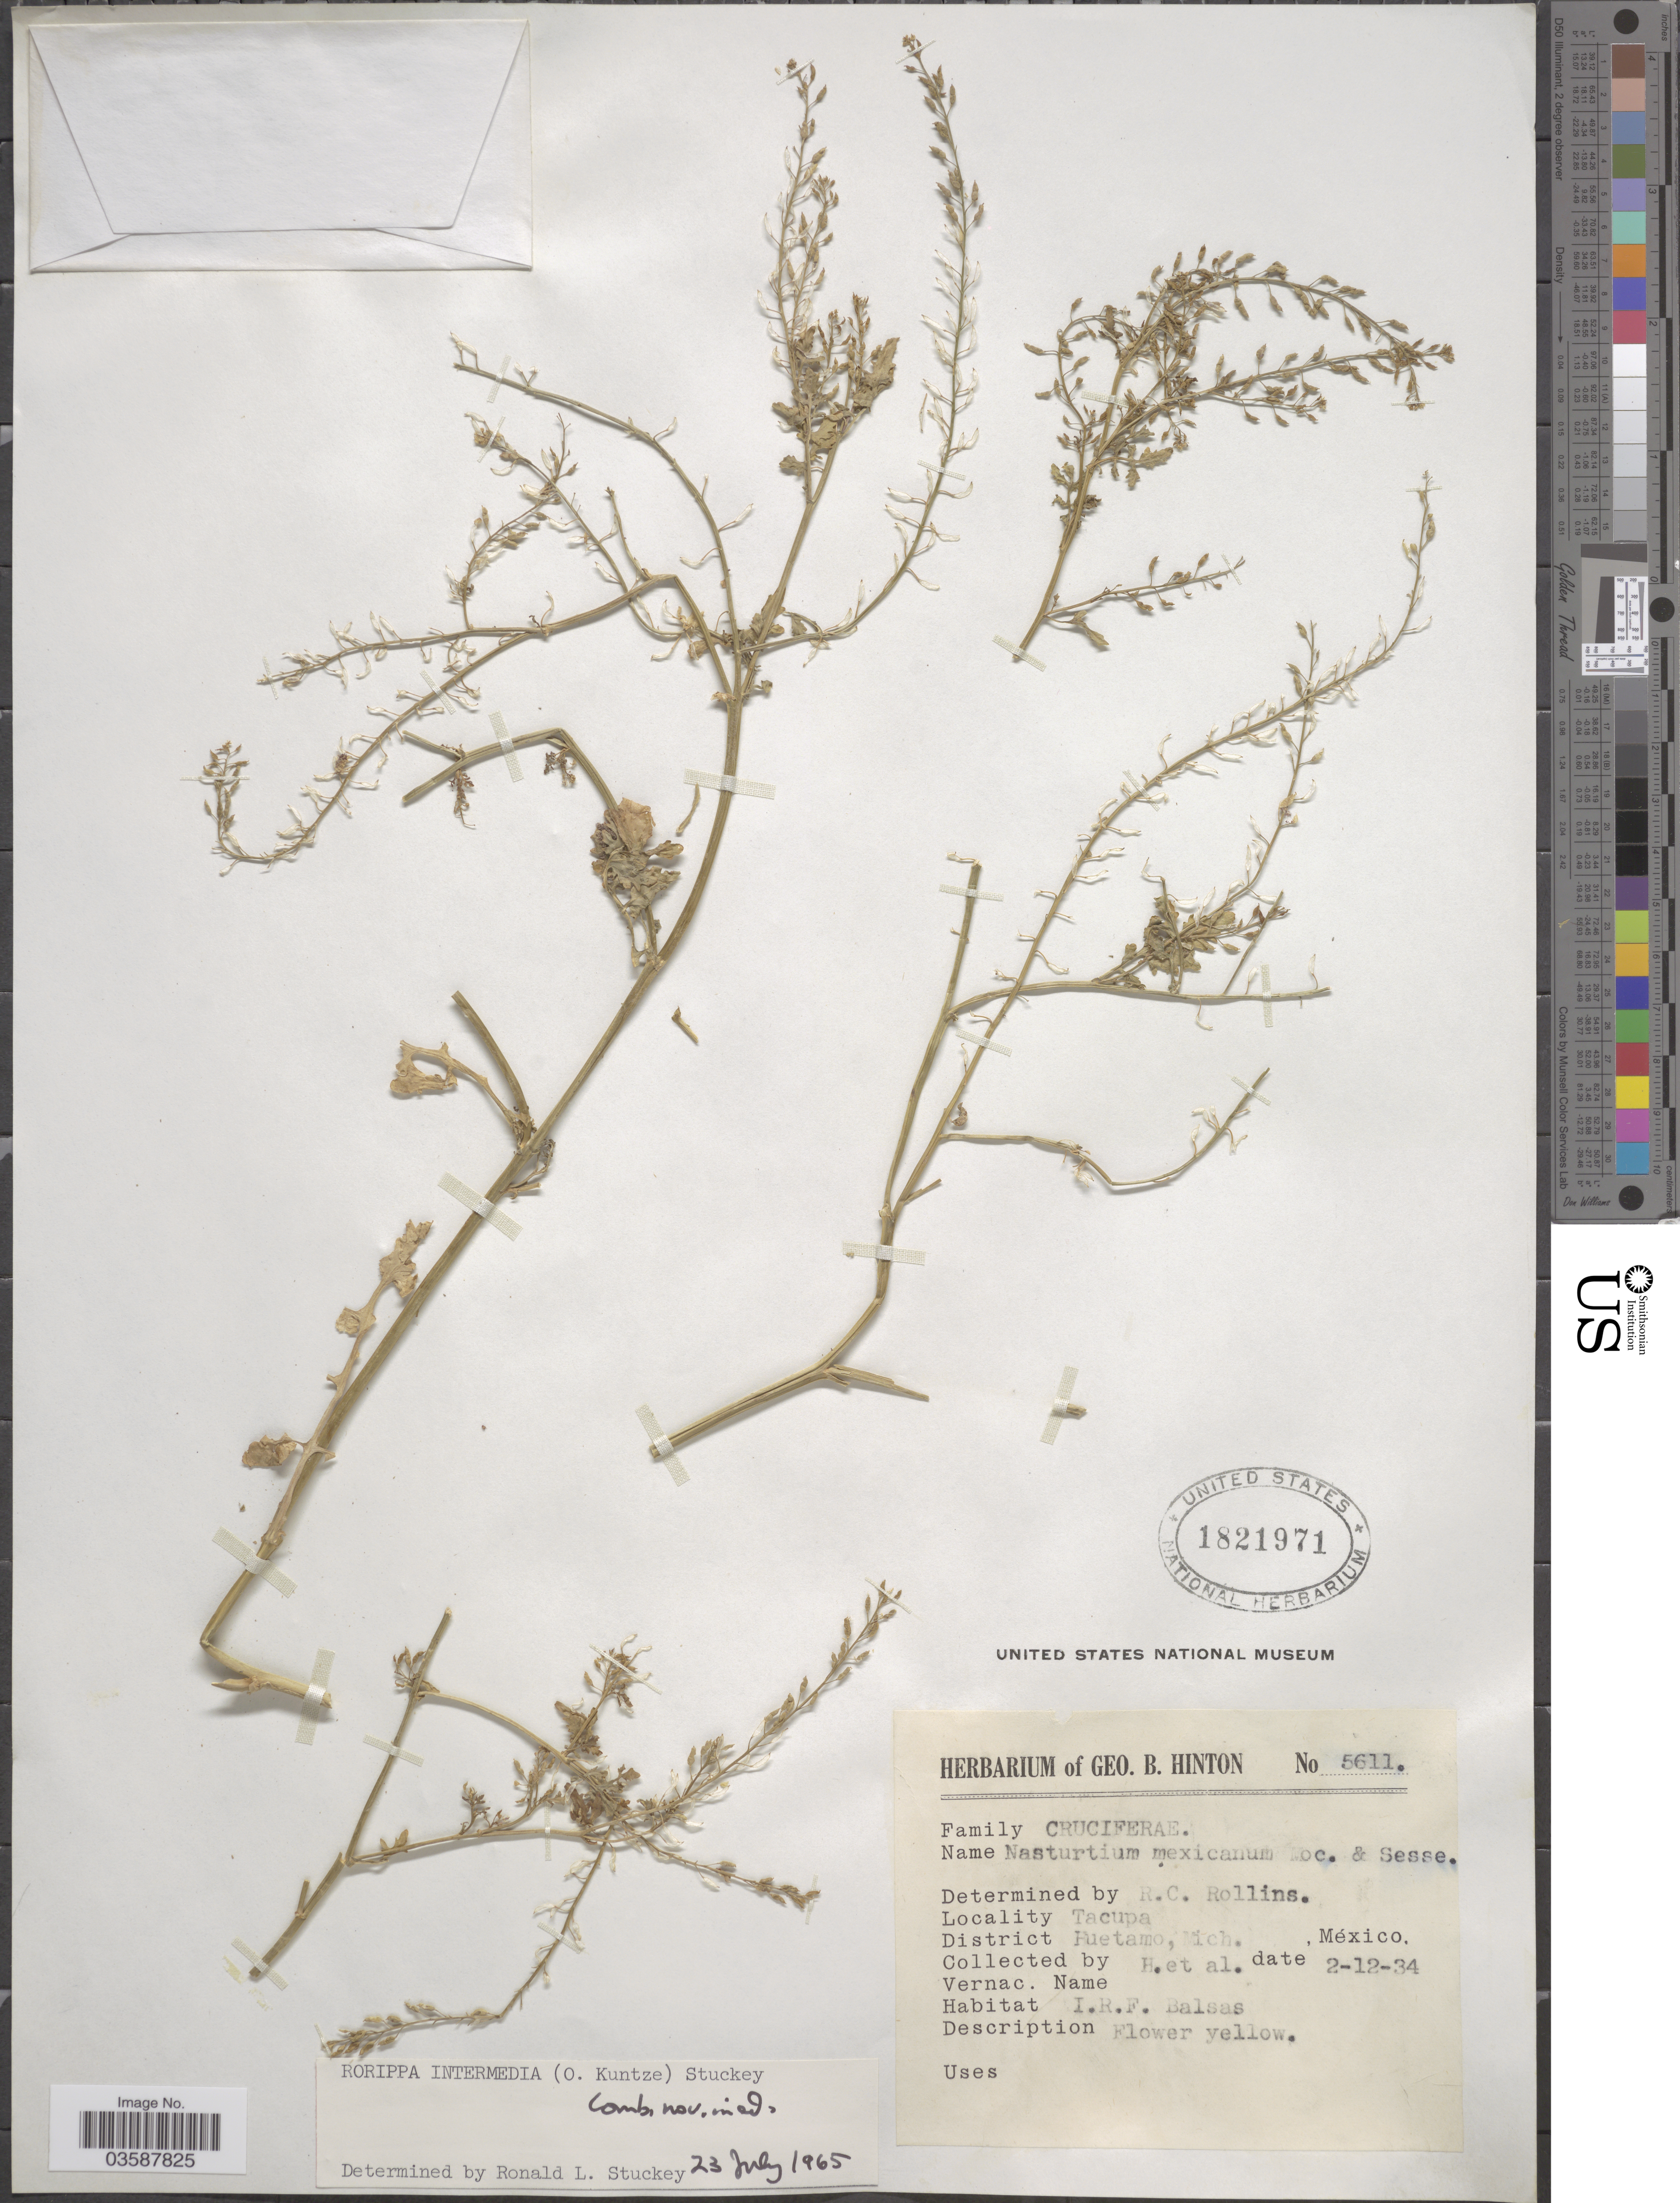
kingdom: Plantae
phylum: Tracheophyta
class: Magnoliopsida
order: Brassicales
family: Brassicaceae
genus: Rorippa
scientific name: Rorippa intermedia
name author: (Kuntze) Stuckey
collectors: G. B. Hinton & et al.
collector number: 5611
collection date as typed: Transcribed d/m/y: 2/12/34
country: Mexico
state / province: Michoacán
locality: Tacupa, District Huetamo.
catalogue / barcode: US 1821971